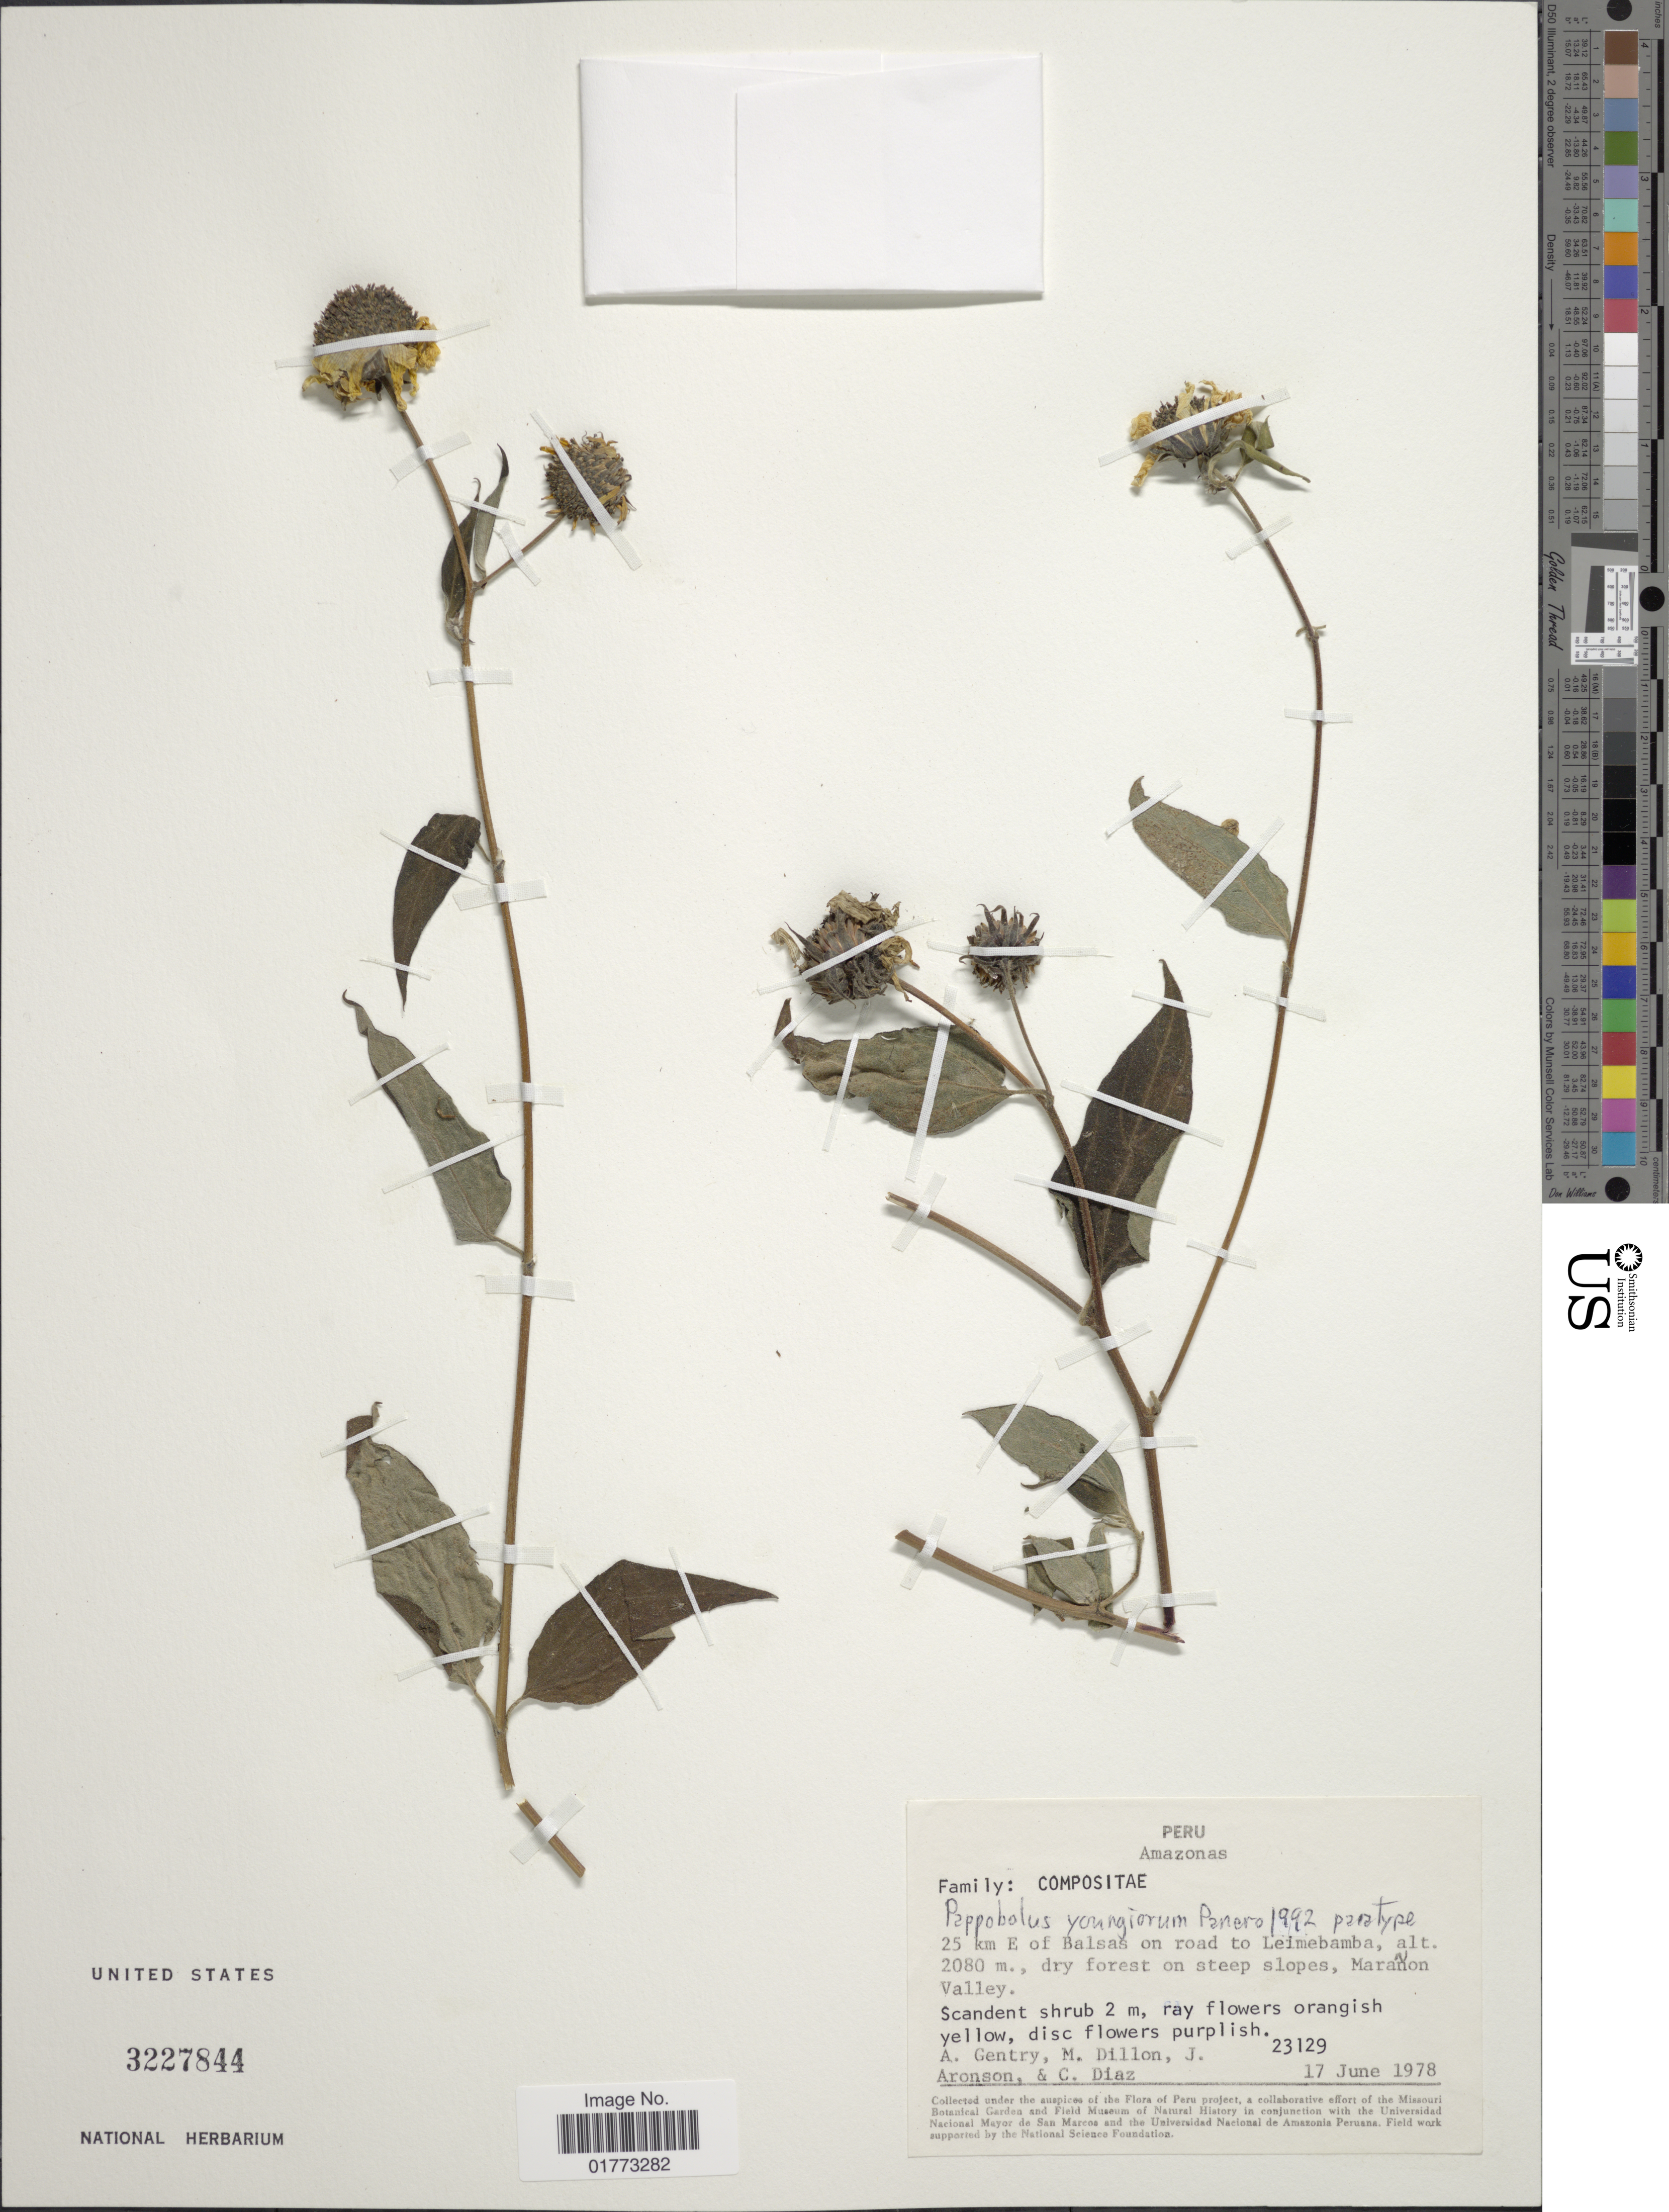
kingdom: Plantae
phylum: Tracheophyta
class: Magnoliopsida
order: Asterales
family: Asteraceae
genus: Pappobolus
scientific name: Pappobolus youngiorum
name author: Panero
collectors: A. H. Gentry, M. O. Dillon, J. Aronson & C. Díaz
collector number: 23129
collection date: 1978-06-17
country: Peru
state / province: Amazonas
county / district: Chachapoyas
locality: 25 km E of Balsas on road to Leimebamba, dry forest on steep slopes, Marañon Valley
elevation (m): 2080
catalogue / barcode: US 3227844